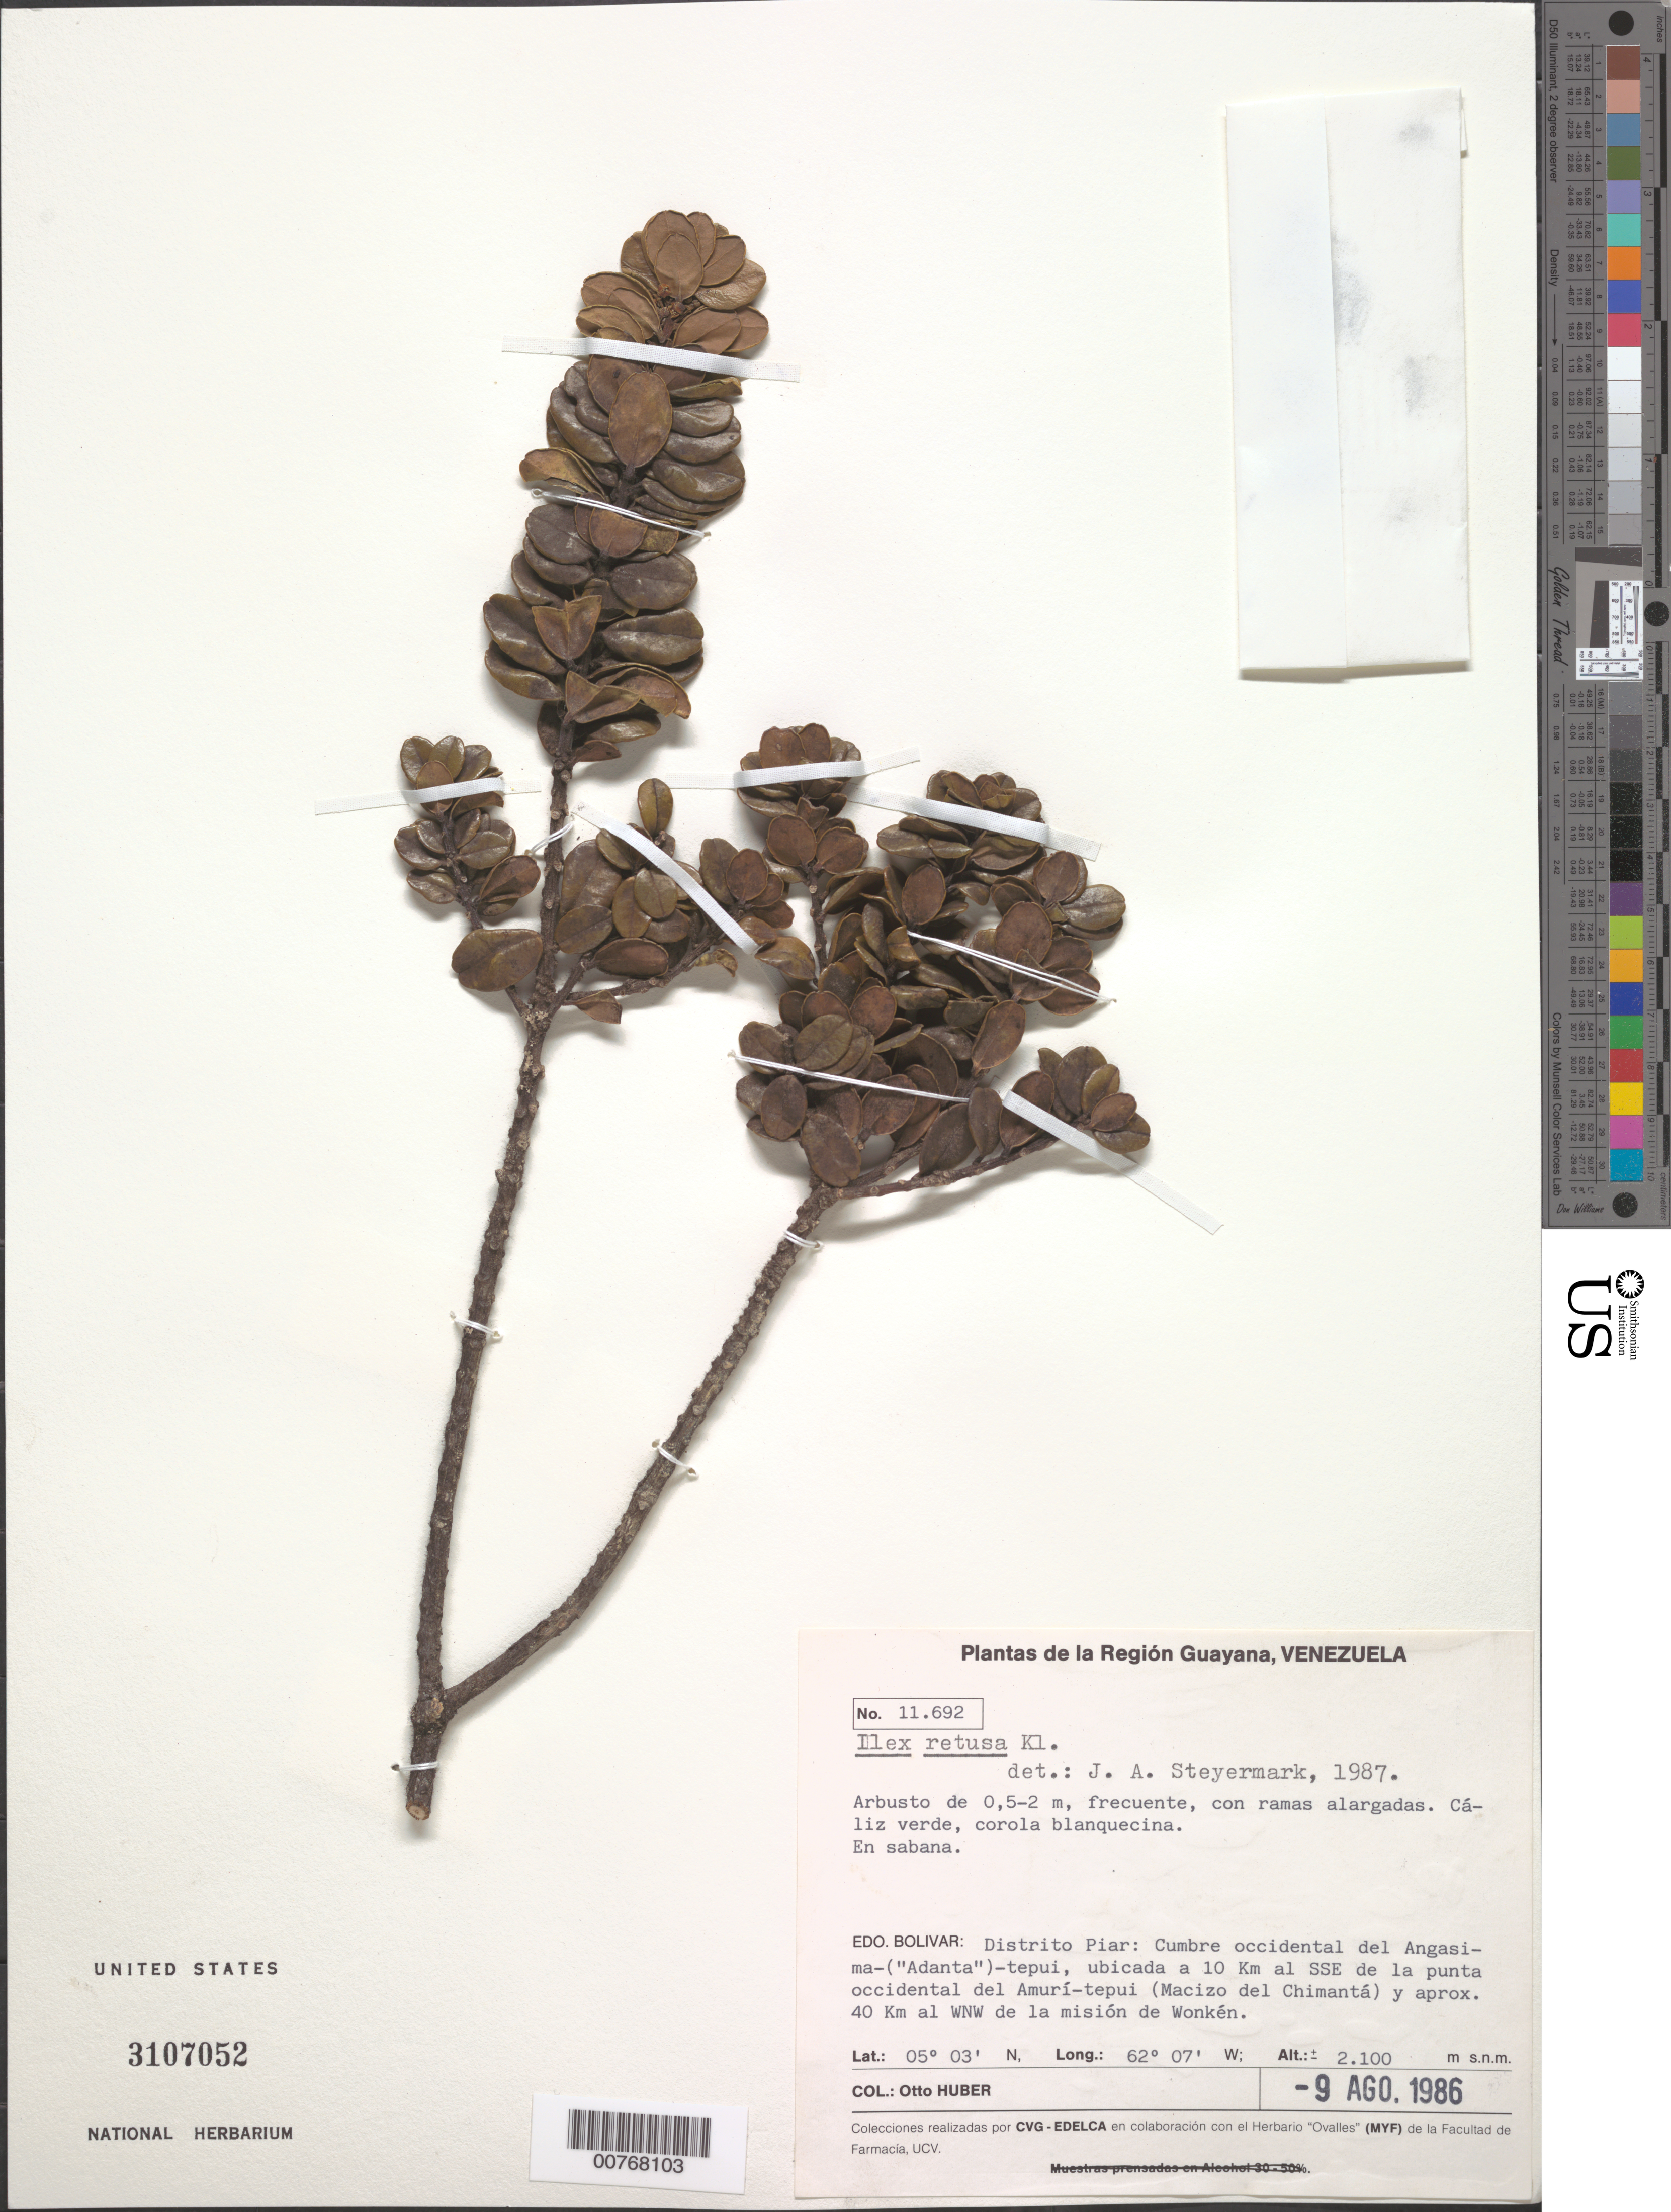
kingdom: Plantae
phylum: Tracheophyta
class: Magnoliopsida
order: Aquifoliales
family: Aquifoliaceae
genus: Ilex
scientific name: Ilex retusa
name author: Klotzsch ex Reissek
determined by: Steyermark, Julian A., (VEN)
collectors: O. Huber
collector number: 11692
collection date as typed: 9-Aug-86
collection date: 1986-08-09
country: Venezuela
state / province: Bolívar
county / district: Piar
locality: Angasima("Adanta")-tepuí, cumbre occidental, 10 km SSE de la punta occidental del Amurí-tepuí, 40 km al WNW de la misión de Wonkén.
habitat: Sabana (in savanna)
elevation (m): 2100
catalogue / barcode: US 3107052